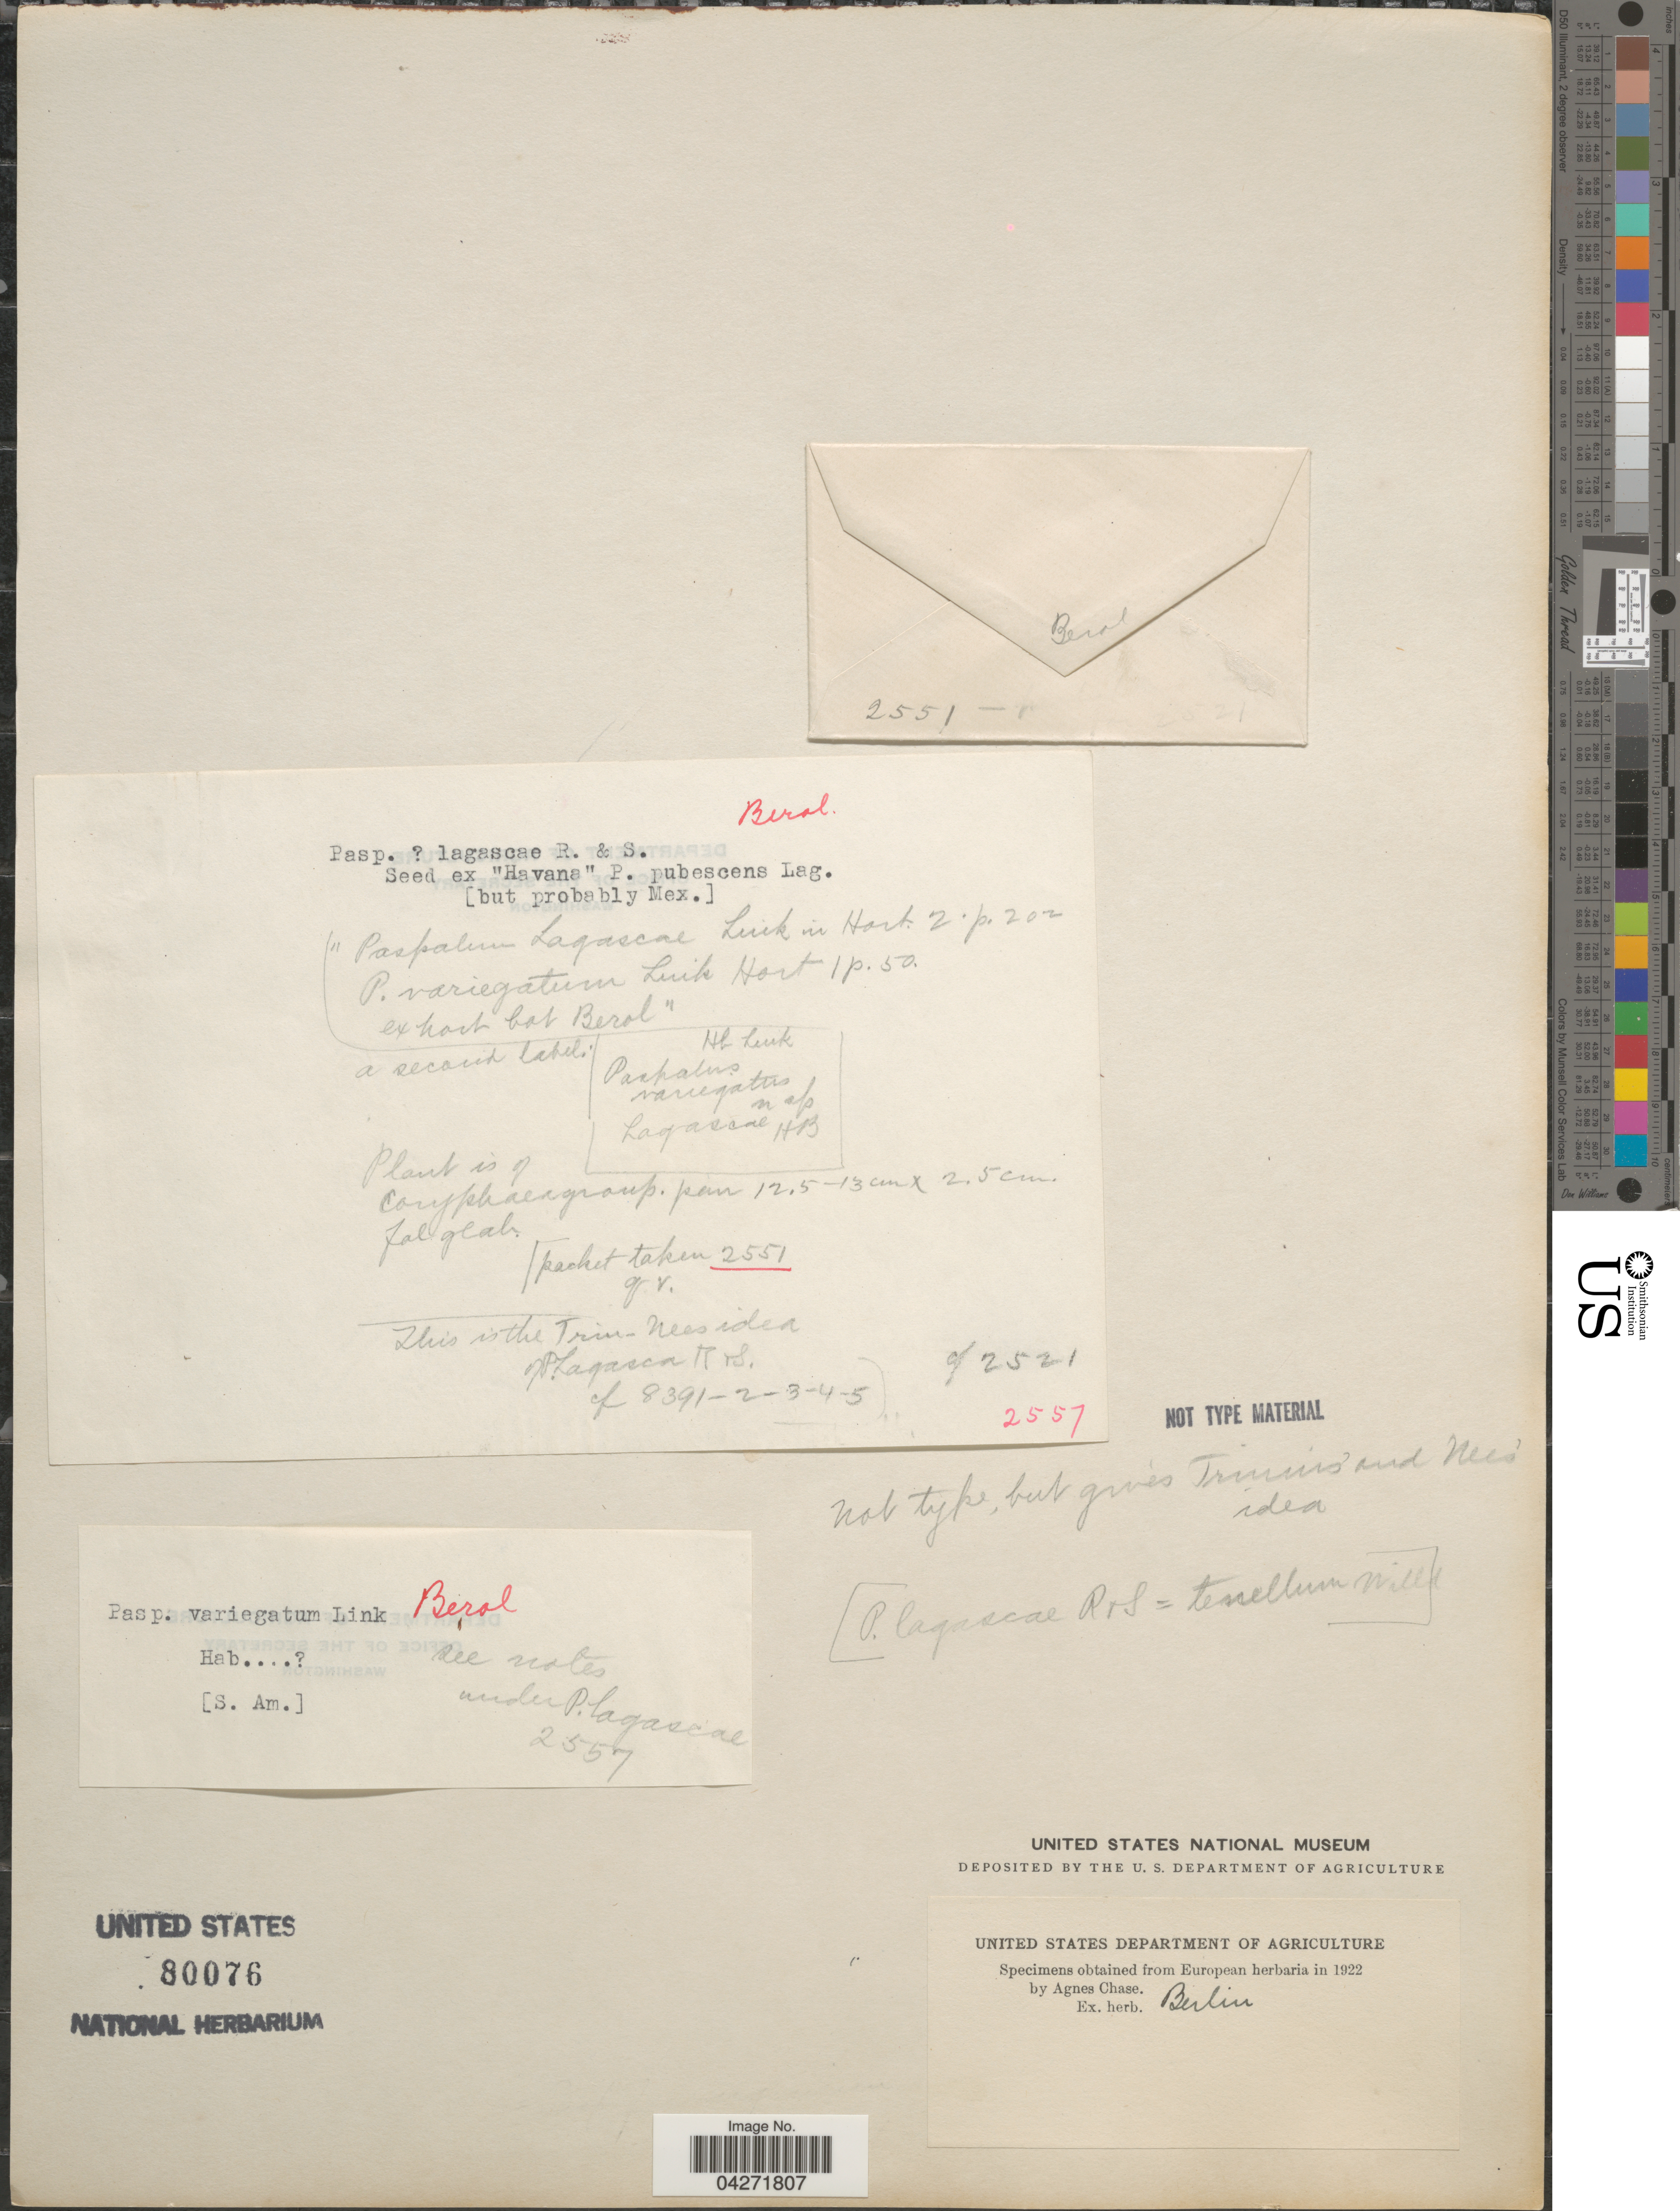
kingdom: Plantae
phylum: Tracheophyta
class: Liliopsida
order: Poales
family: Poaceae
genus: Paspalum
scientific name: Paspalum malacophyllum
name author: Trin.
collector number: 2557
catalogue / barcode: US 80076